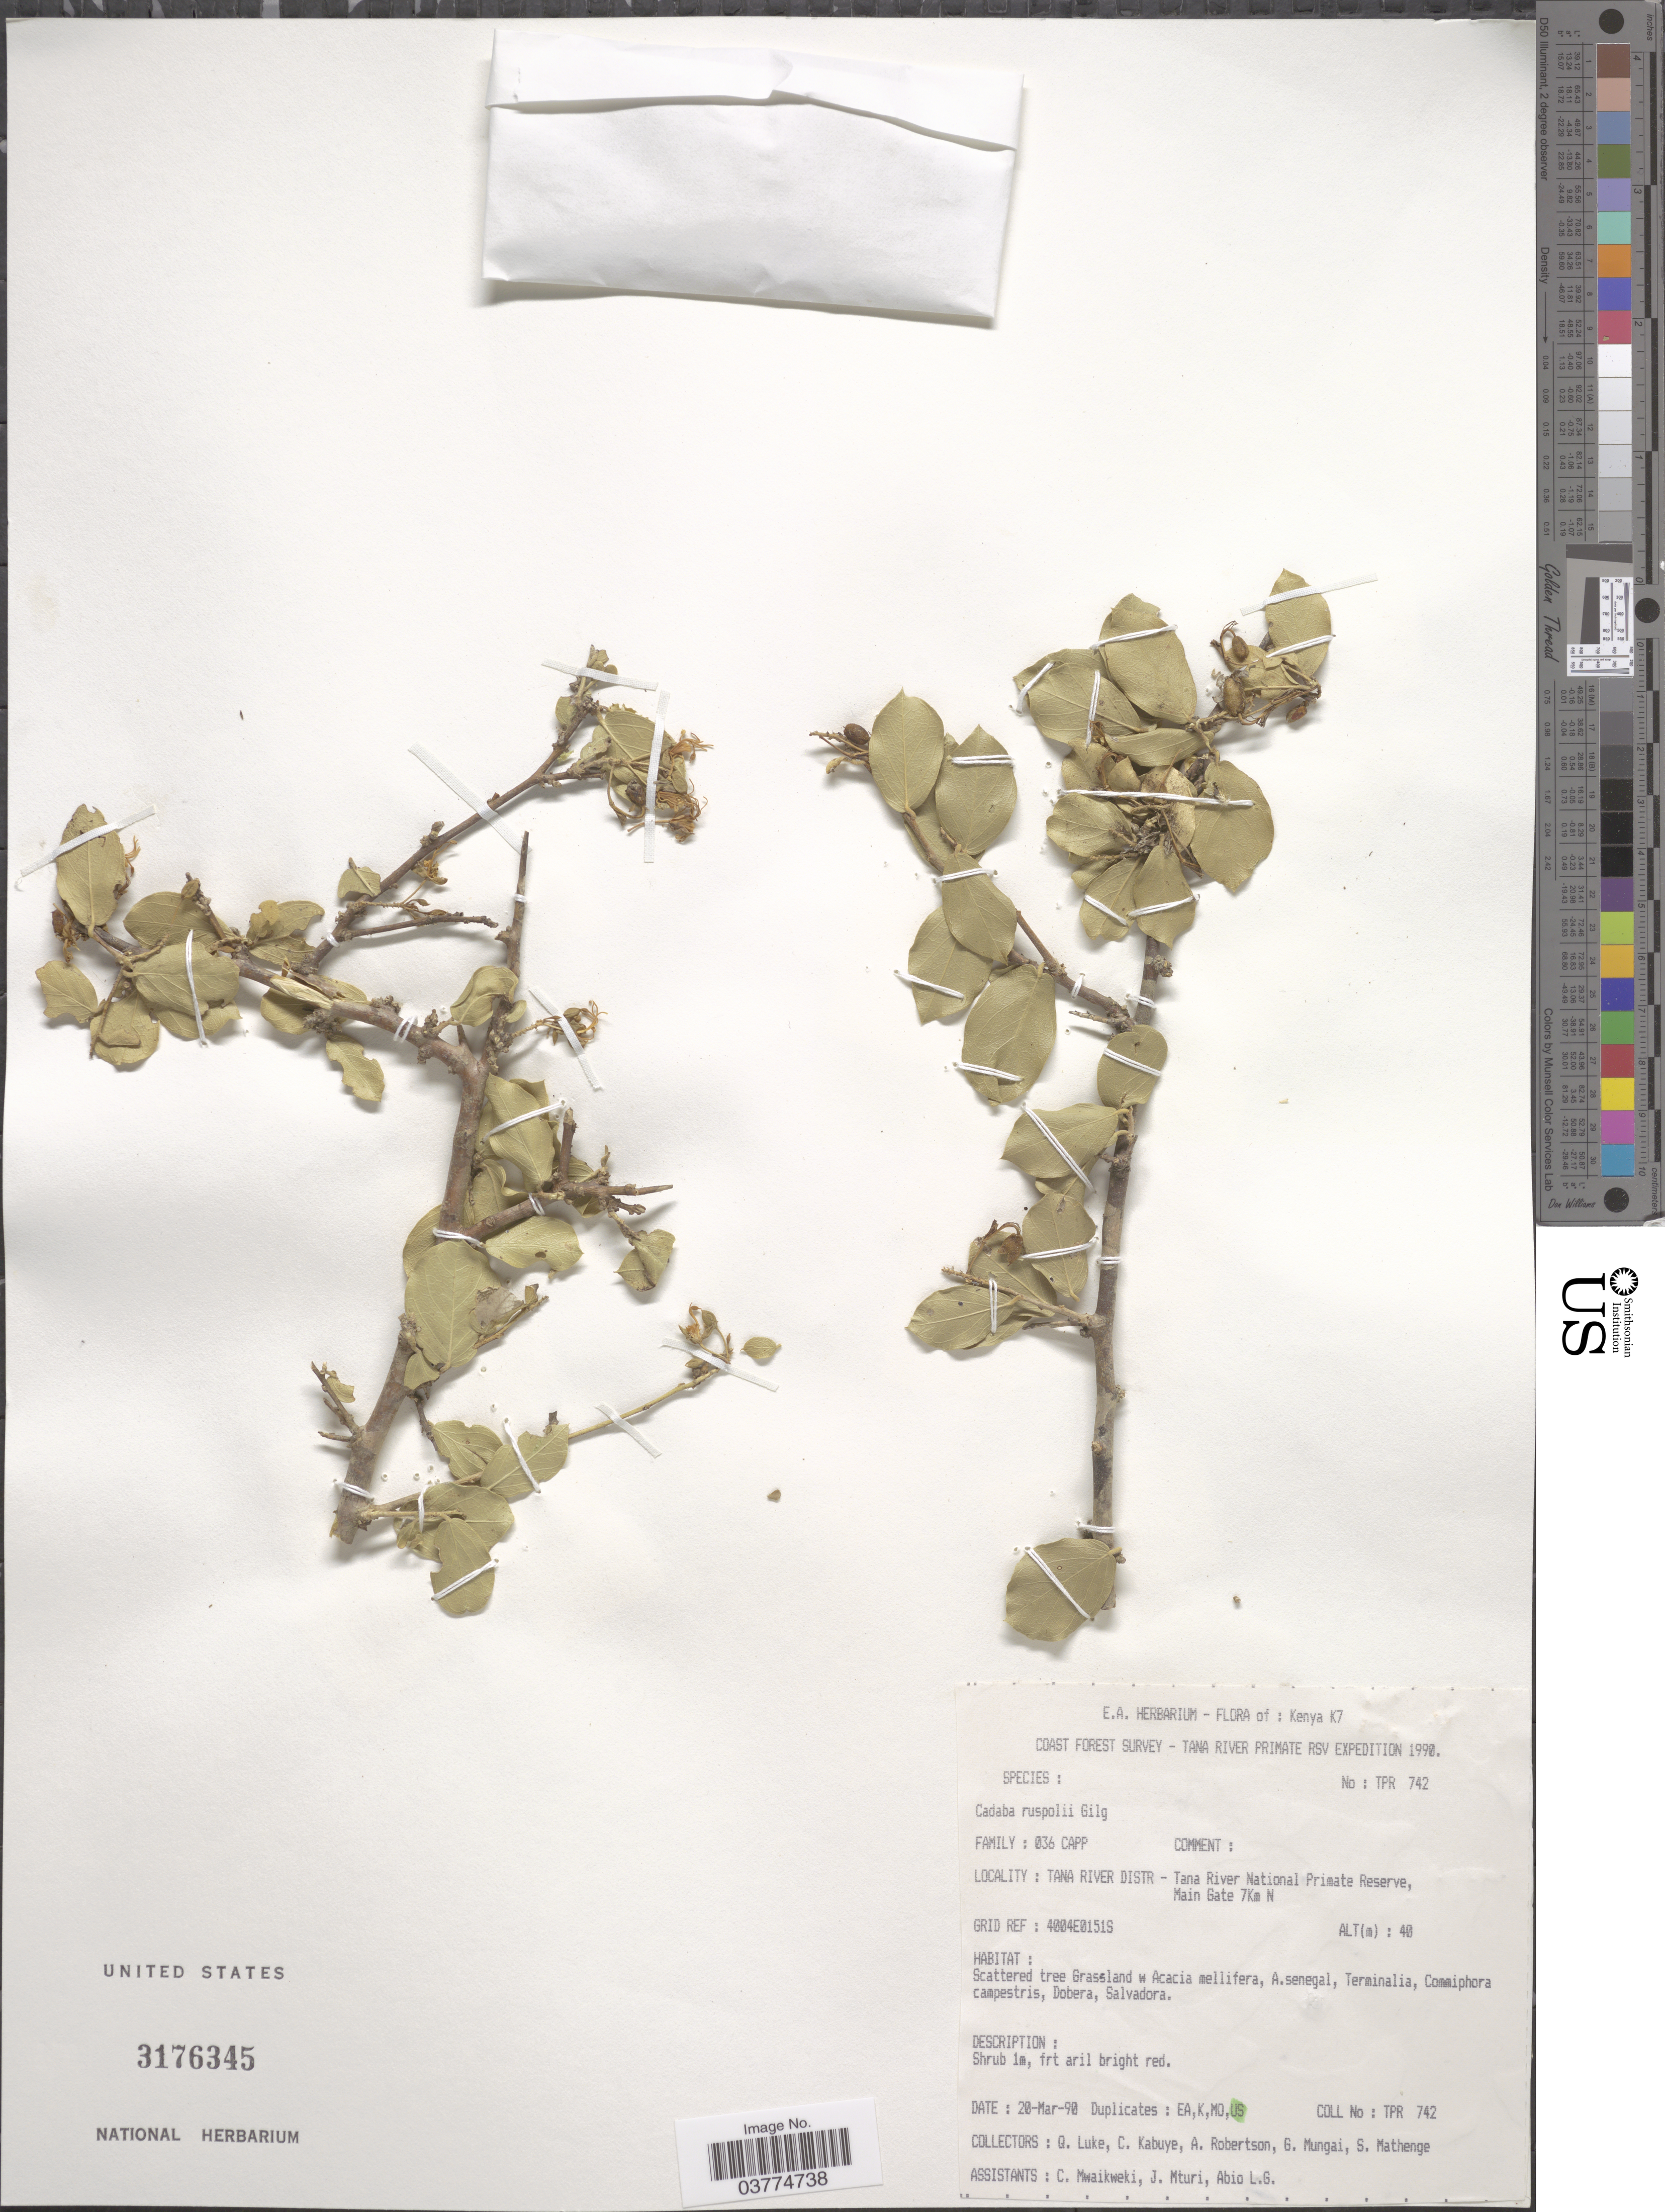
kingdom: Plantae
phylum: Tracheophyta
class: Magnoliopsida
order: Brassicales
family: Capparaceae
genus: Cadaba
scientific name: Cadaba ruspolii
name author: Gilg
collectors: Luke Q., C. Kabuye, A. Robertson, G. Mungai & et al.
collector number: TPR 742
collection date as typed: Transcribed d/m/y: 20/3/90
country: Kenya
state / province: Tana River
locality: Kenya K7. Coast Forest Survey. Tana River Distr. - Tana River National Primate Reserve, Main Gate 7Km N.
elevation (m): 40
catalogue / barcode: US 3176345